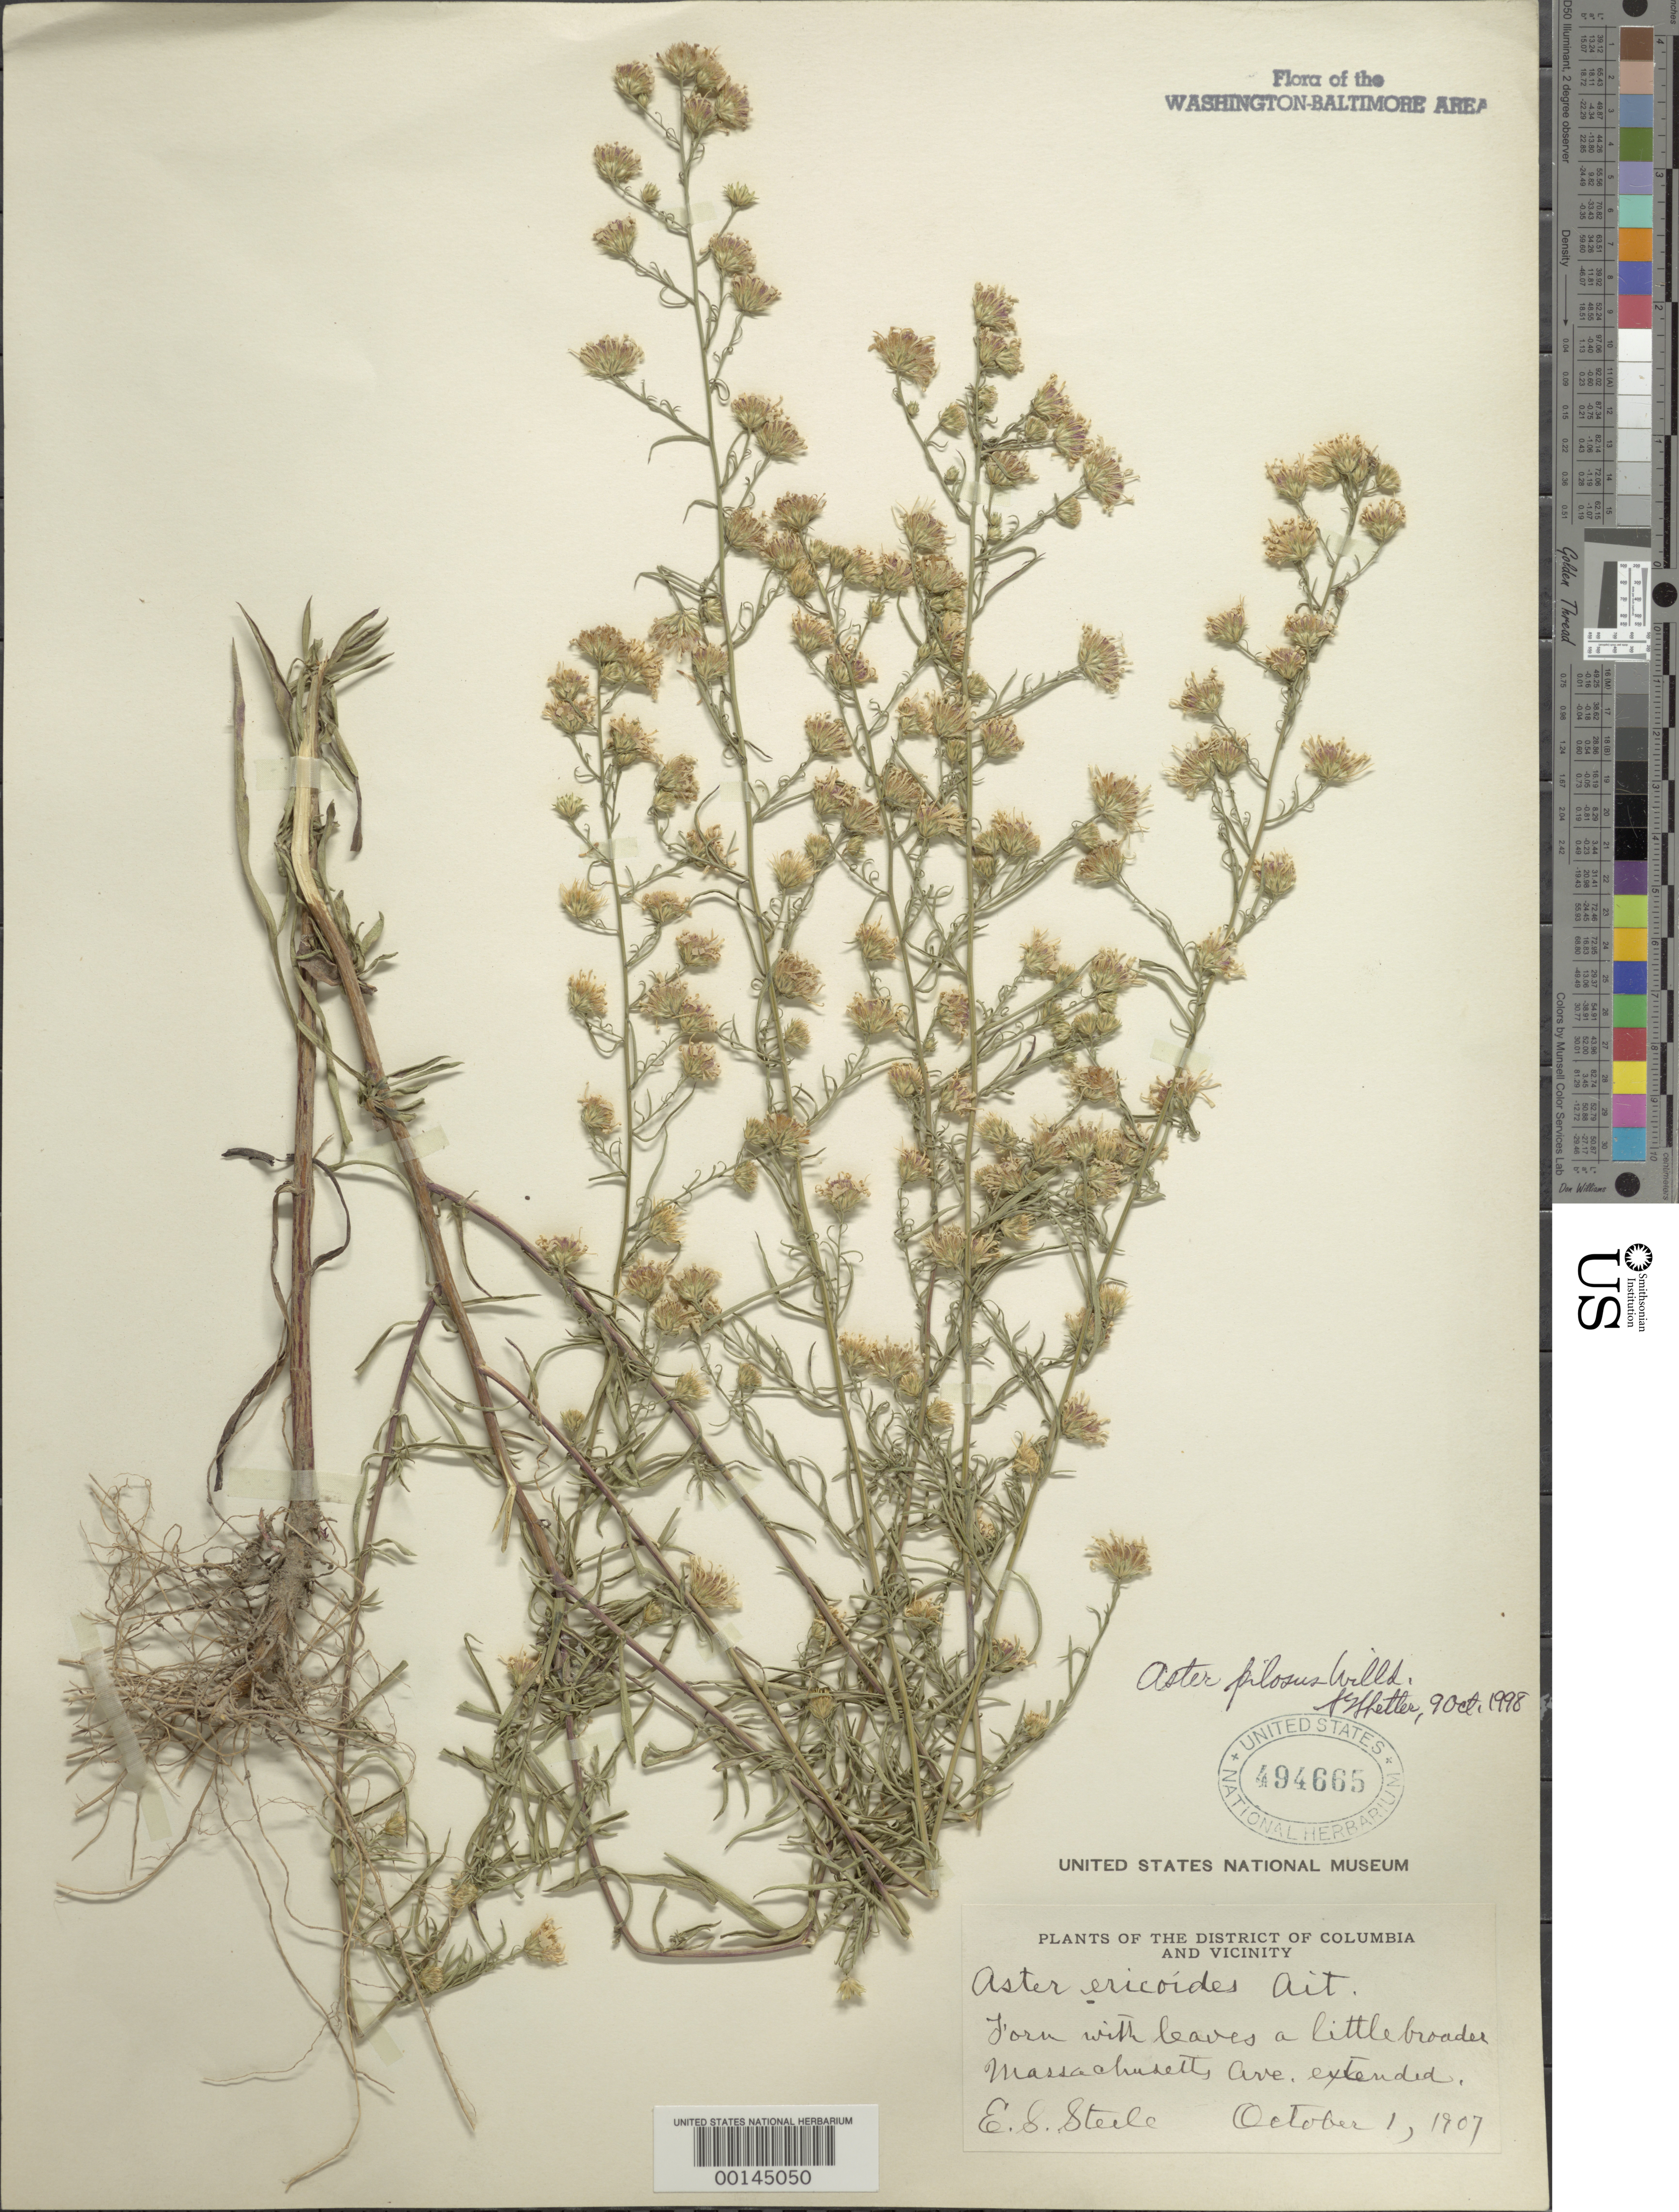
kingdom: Plantae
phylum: Tracheophyta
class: Magnoliopsida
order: Asterales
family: Asteraceae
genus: Symphyotrichum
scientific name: Symphyotrichum pilosum var. pringlei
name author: (A. Gray) G.L. Nesom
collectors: E. Steele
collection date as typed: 01 Oct 1907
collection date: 1907-10-01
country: United States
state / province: District of Columbia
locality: Mass. Ave. ext.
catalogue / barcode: US 494665